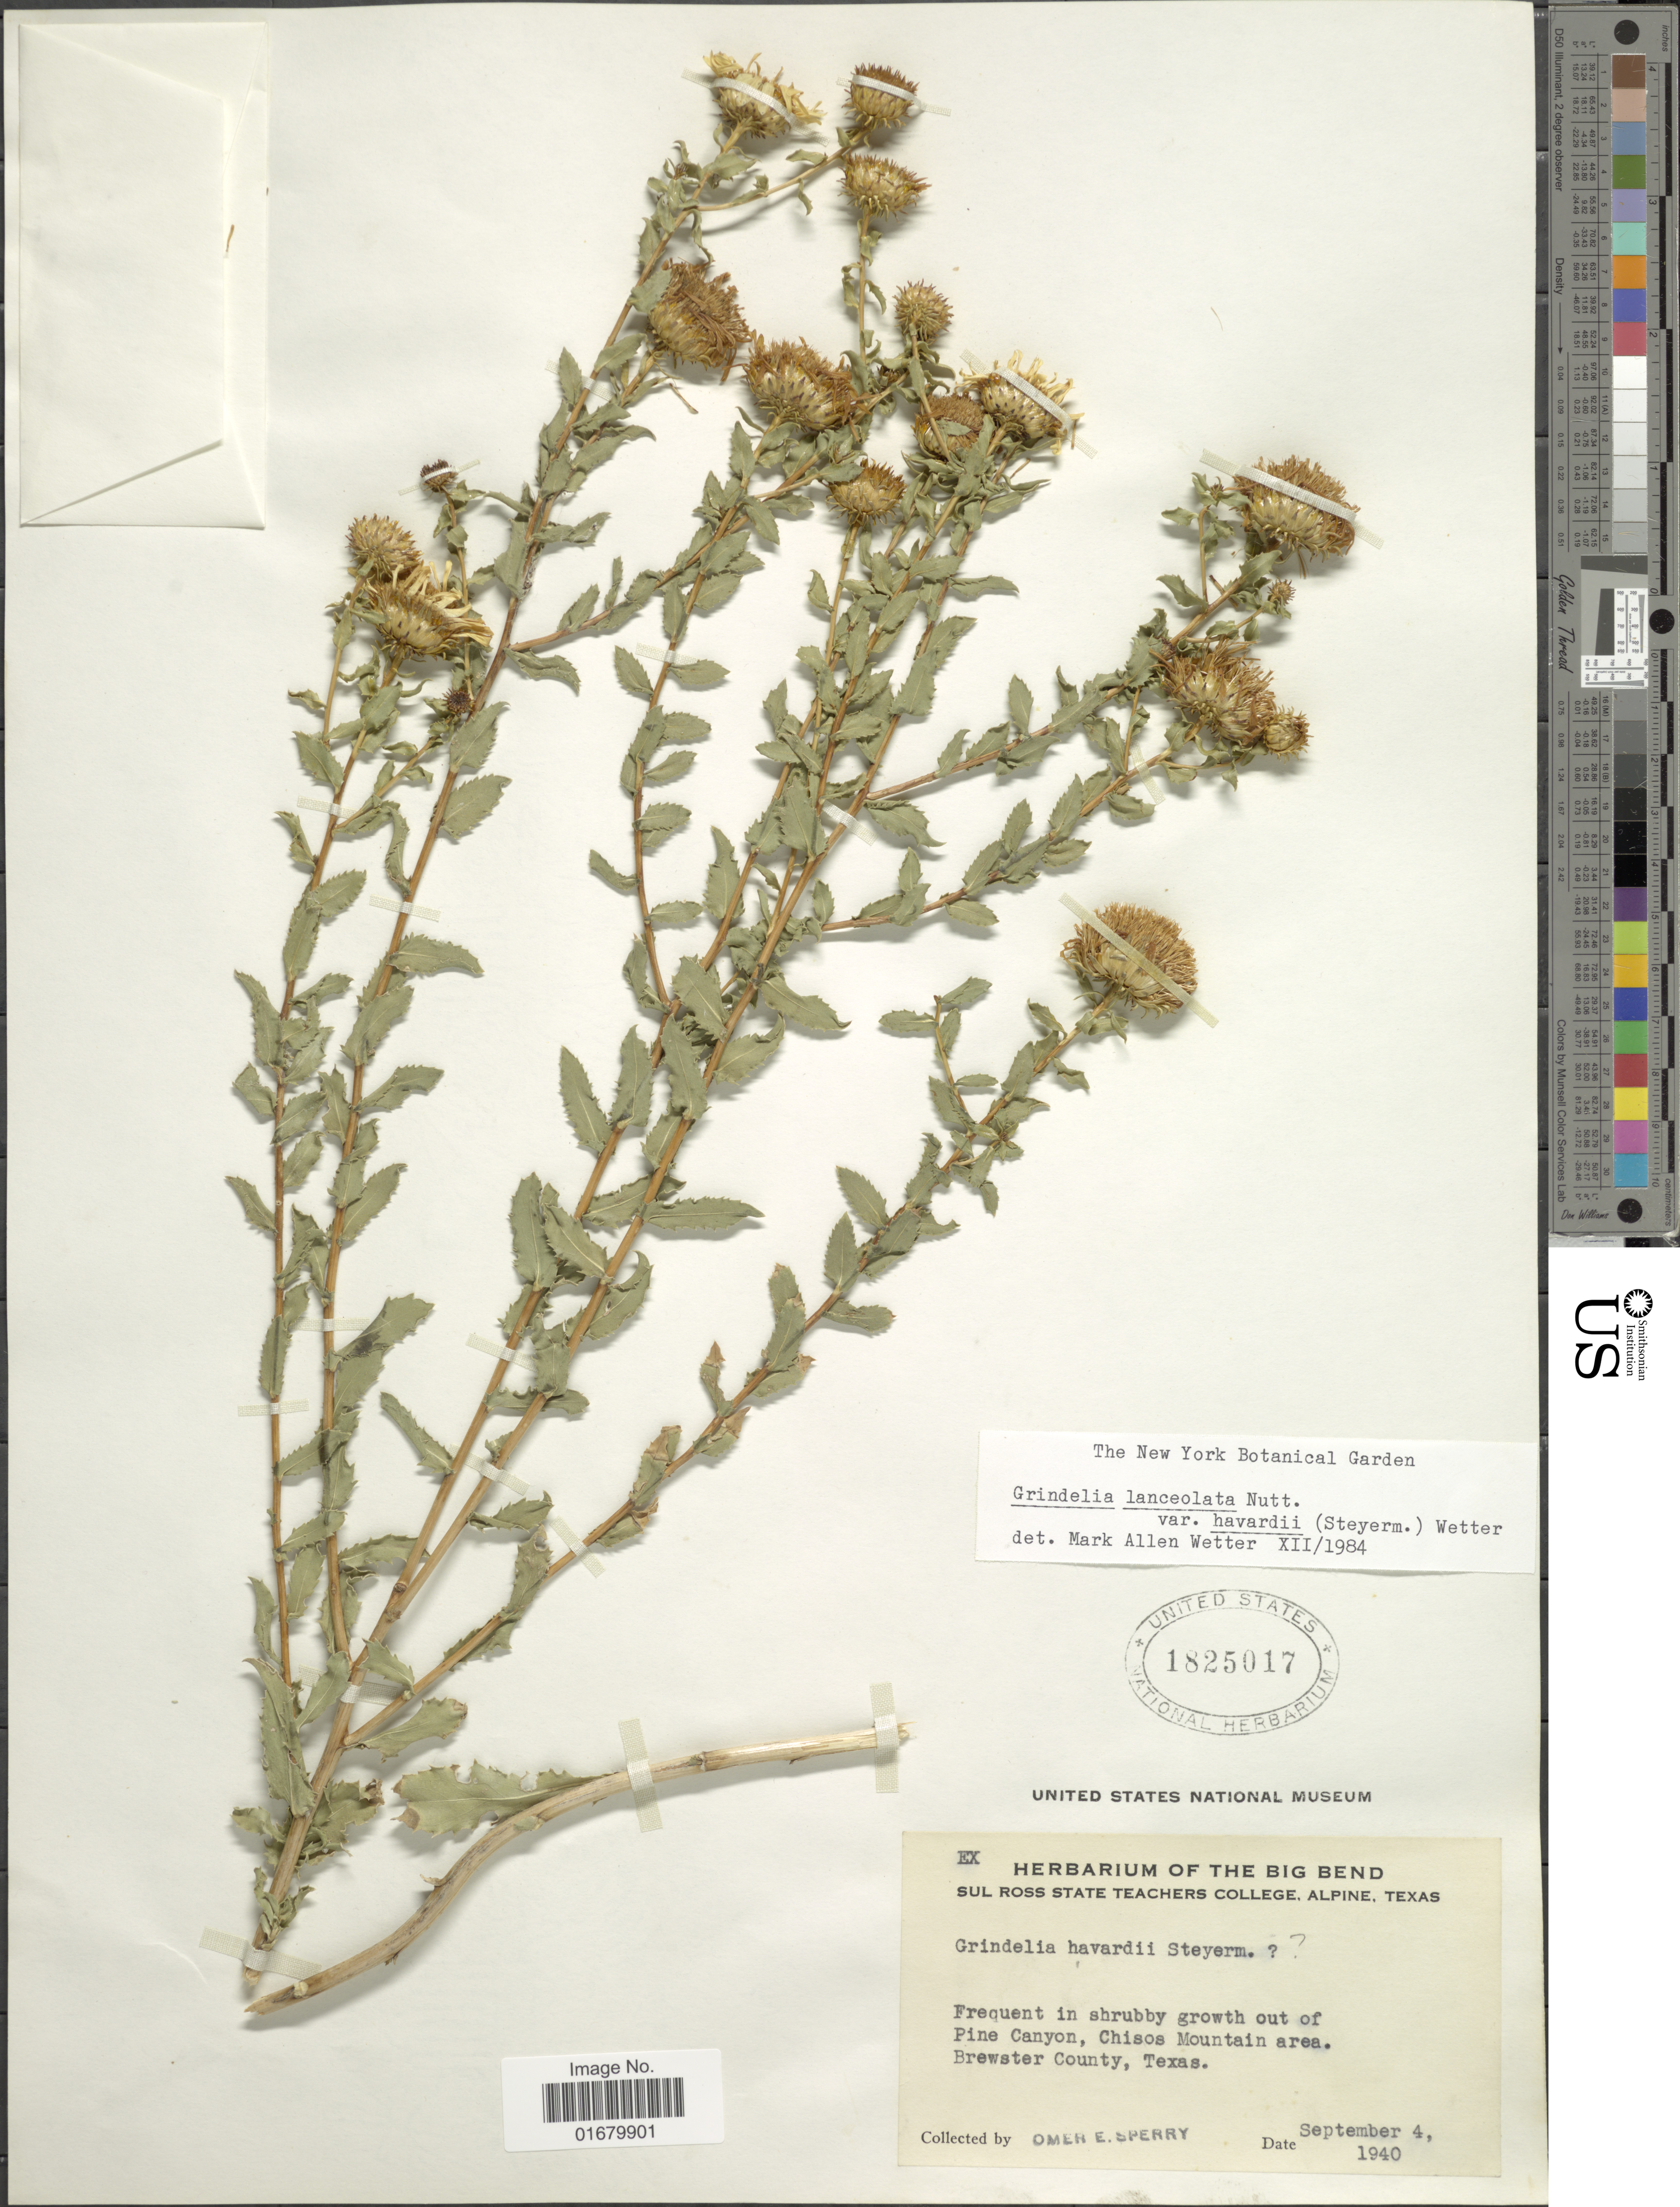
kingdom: Plantae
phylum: Tracheophyta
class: Magnoliopsida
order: Asterales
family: Asteraceae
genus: Grindelia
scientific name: Grindelia lanceolata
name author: Nutt.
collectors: O. E. Sperry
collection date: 1940-09-04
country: United States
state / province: Texas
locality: Pine canyon, Chisos Mountain area, Brewster County.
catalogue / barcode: US 1825017